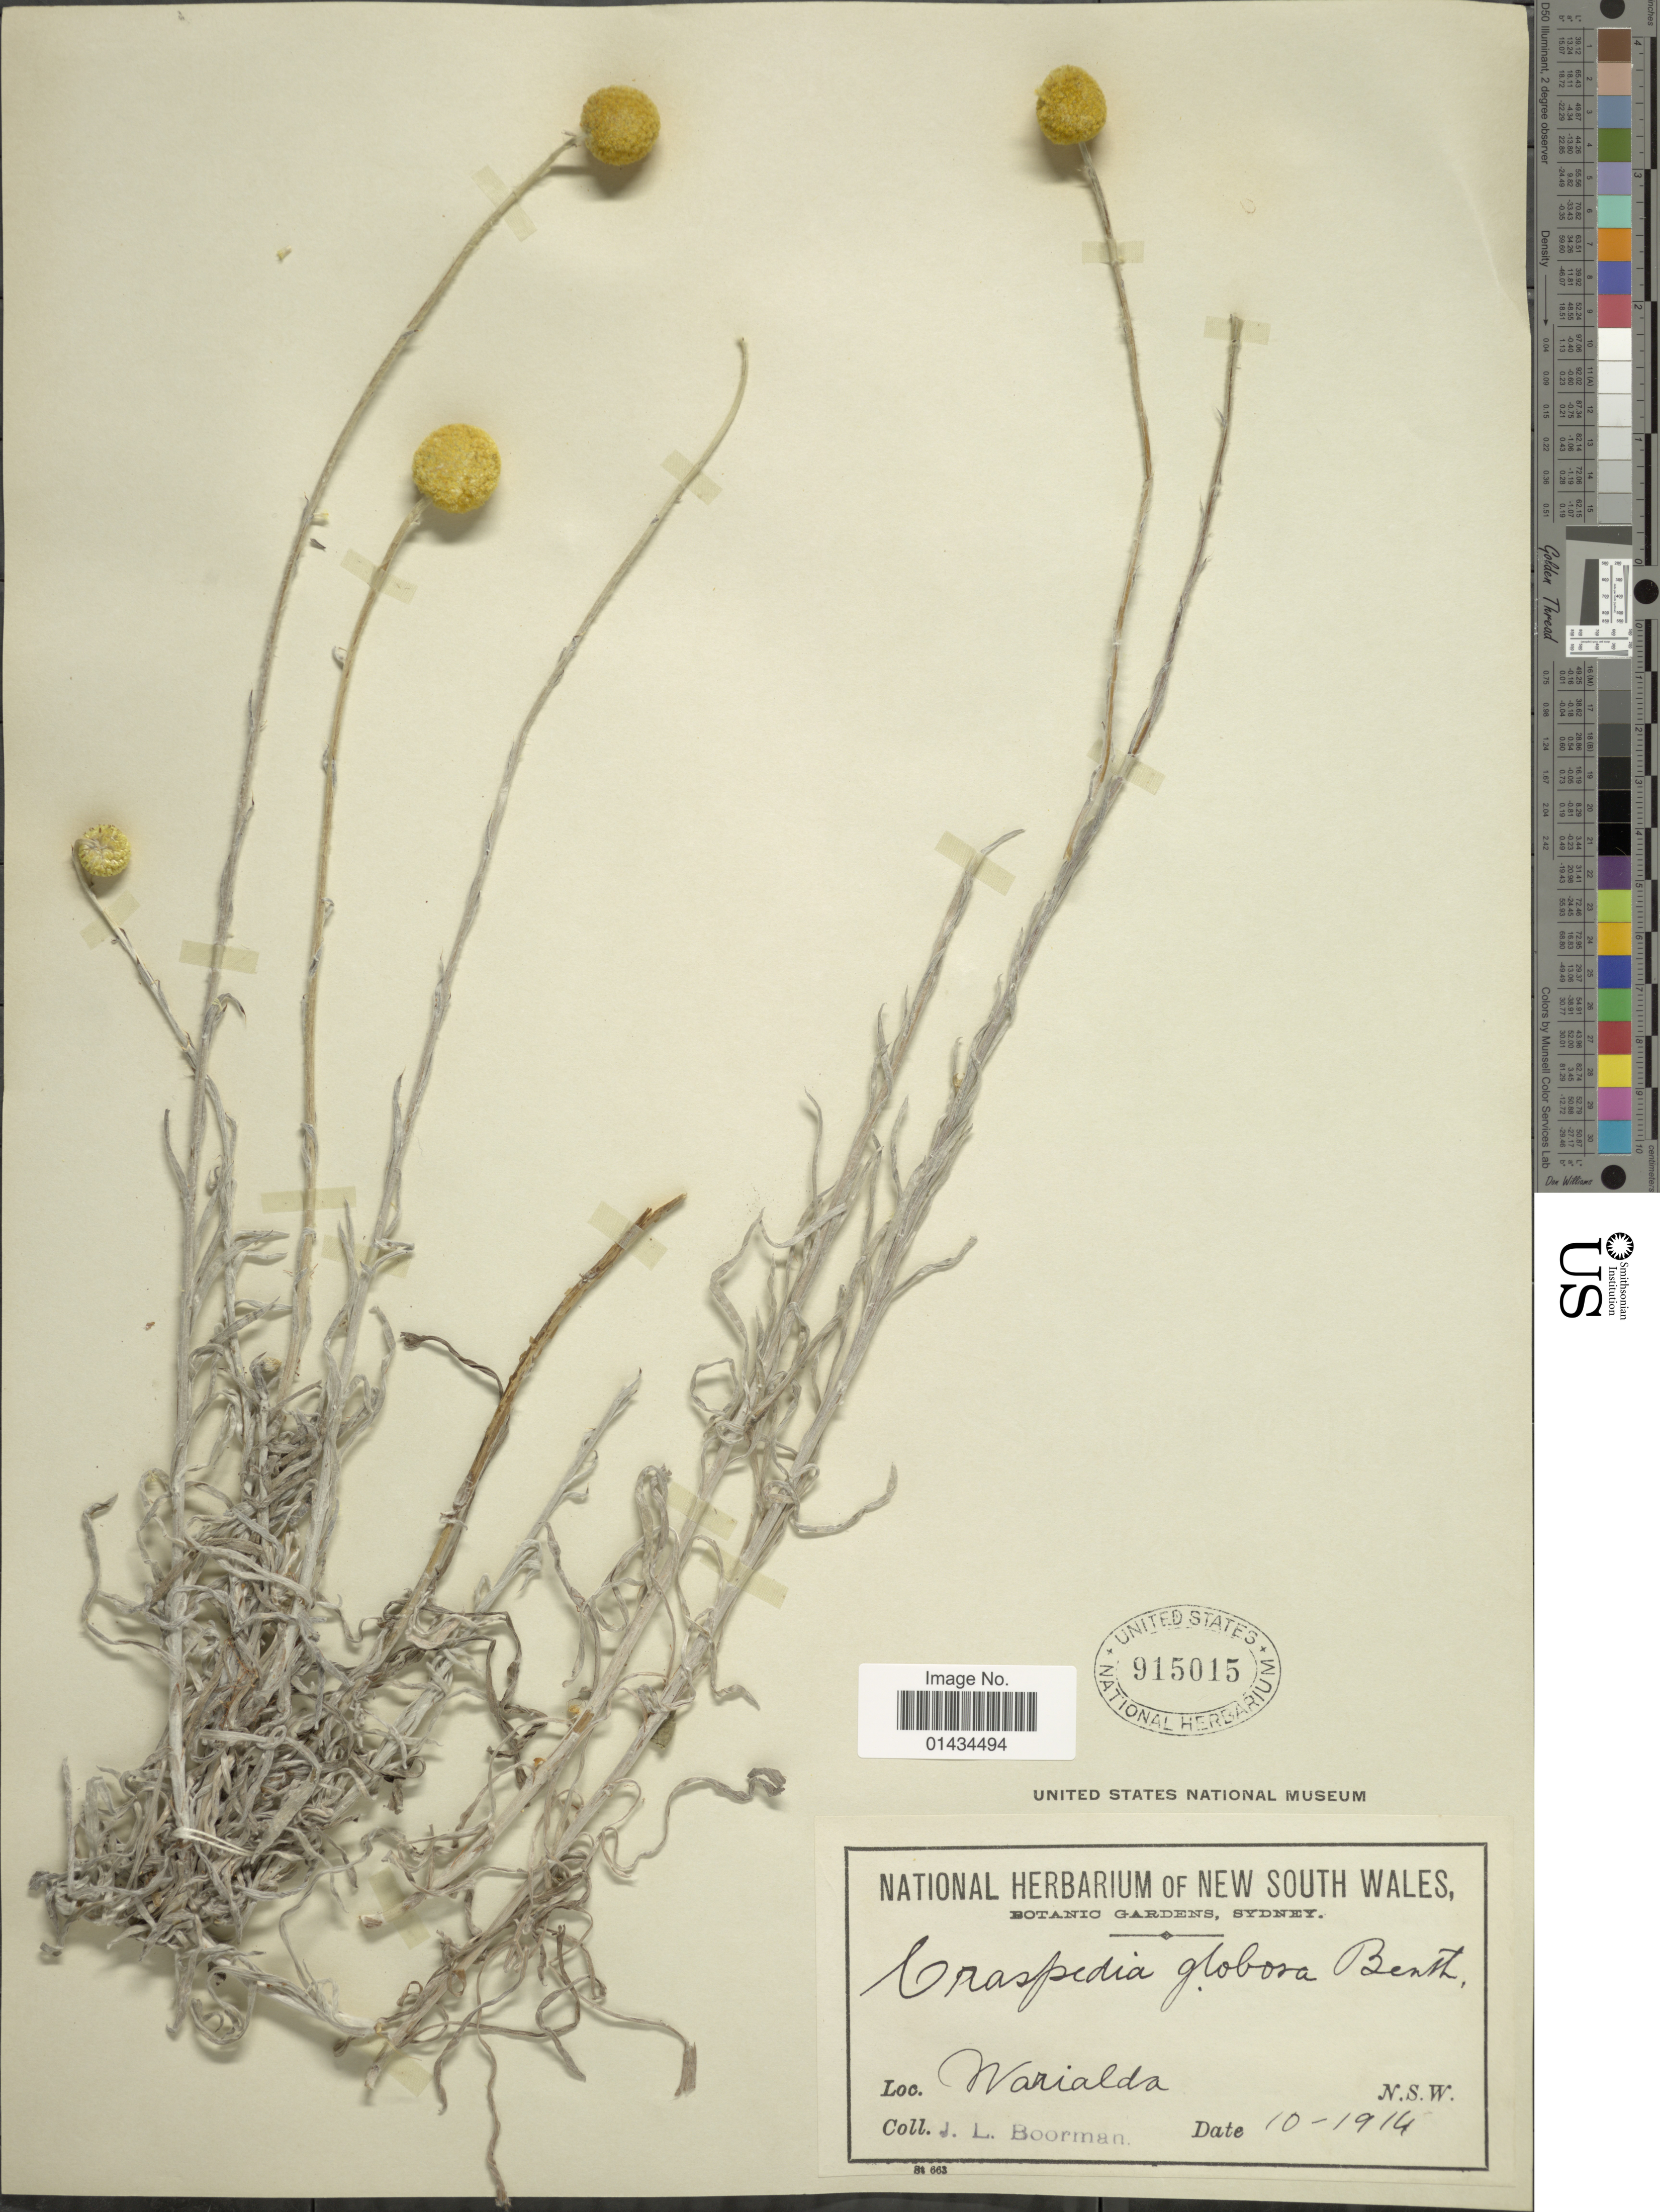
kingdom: Plantae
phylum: Tracheophyta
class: Magnoliopsida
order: Asterales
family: Asteraceae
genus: Craspedia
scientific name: Craspedia globosa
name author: (Benth.) Benth.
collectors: J. Boorman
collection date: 1914-10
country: Australia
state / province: New South Wales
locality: Warialda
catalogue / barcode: US 915015